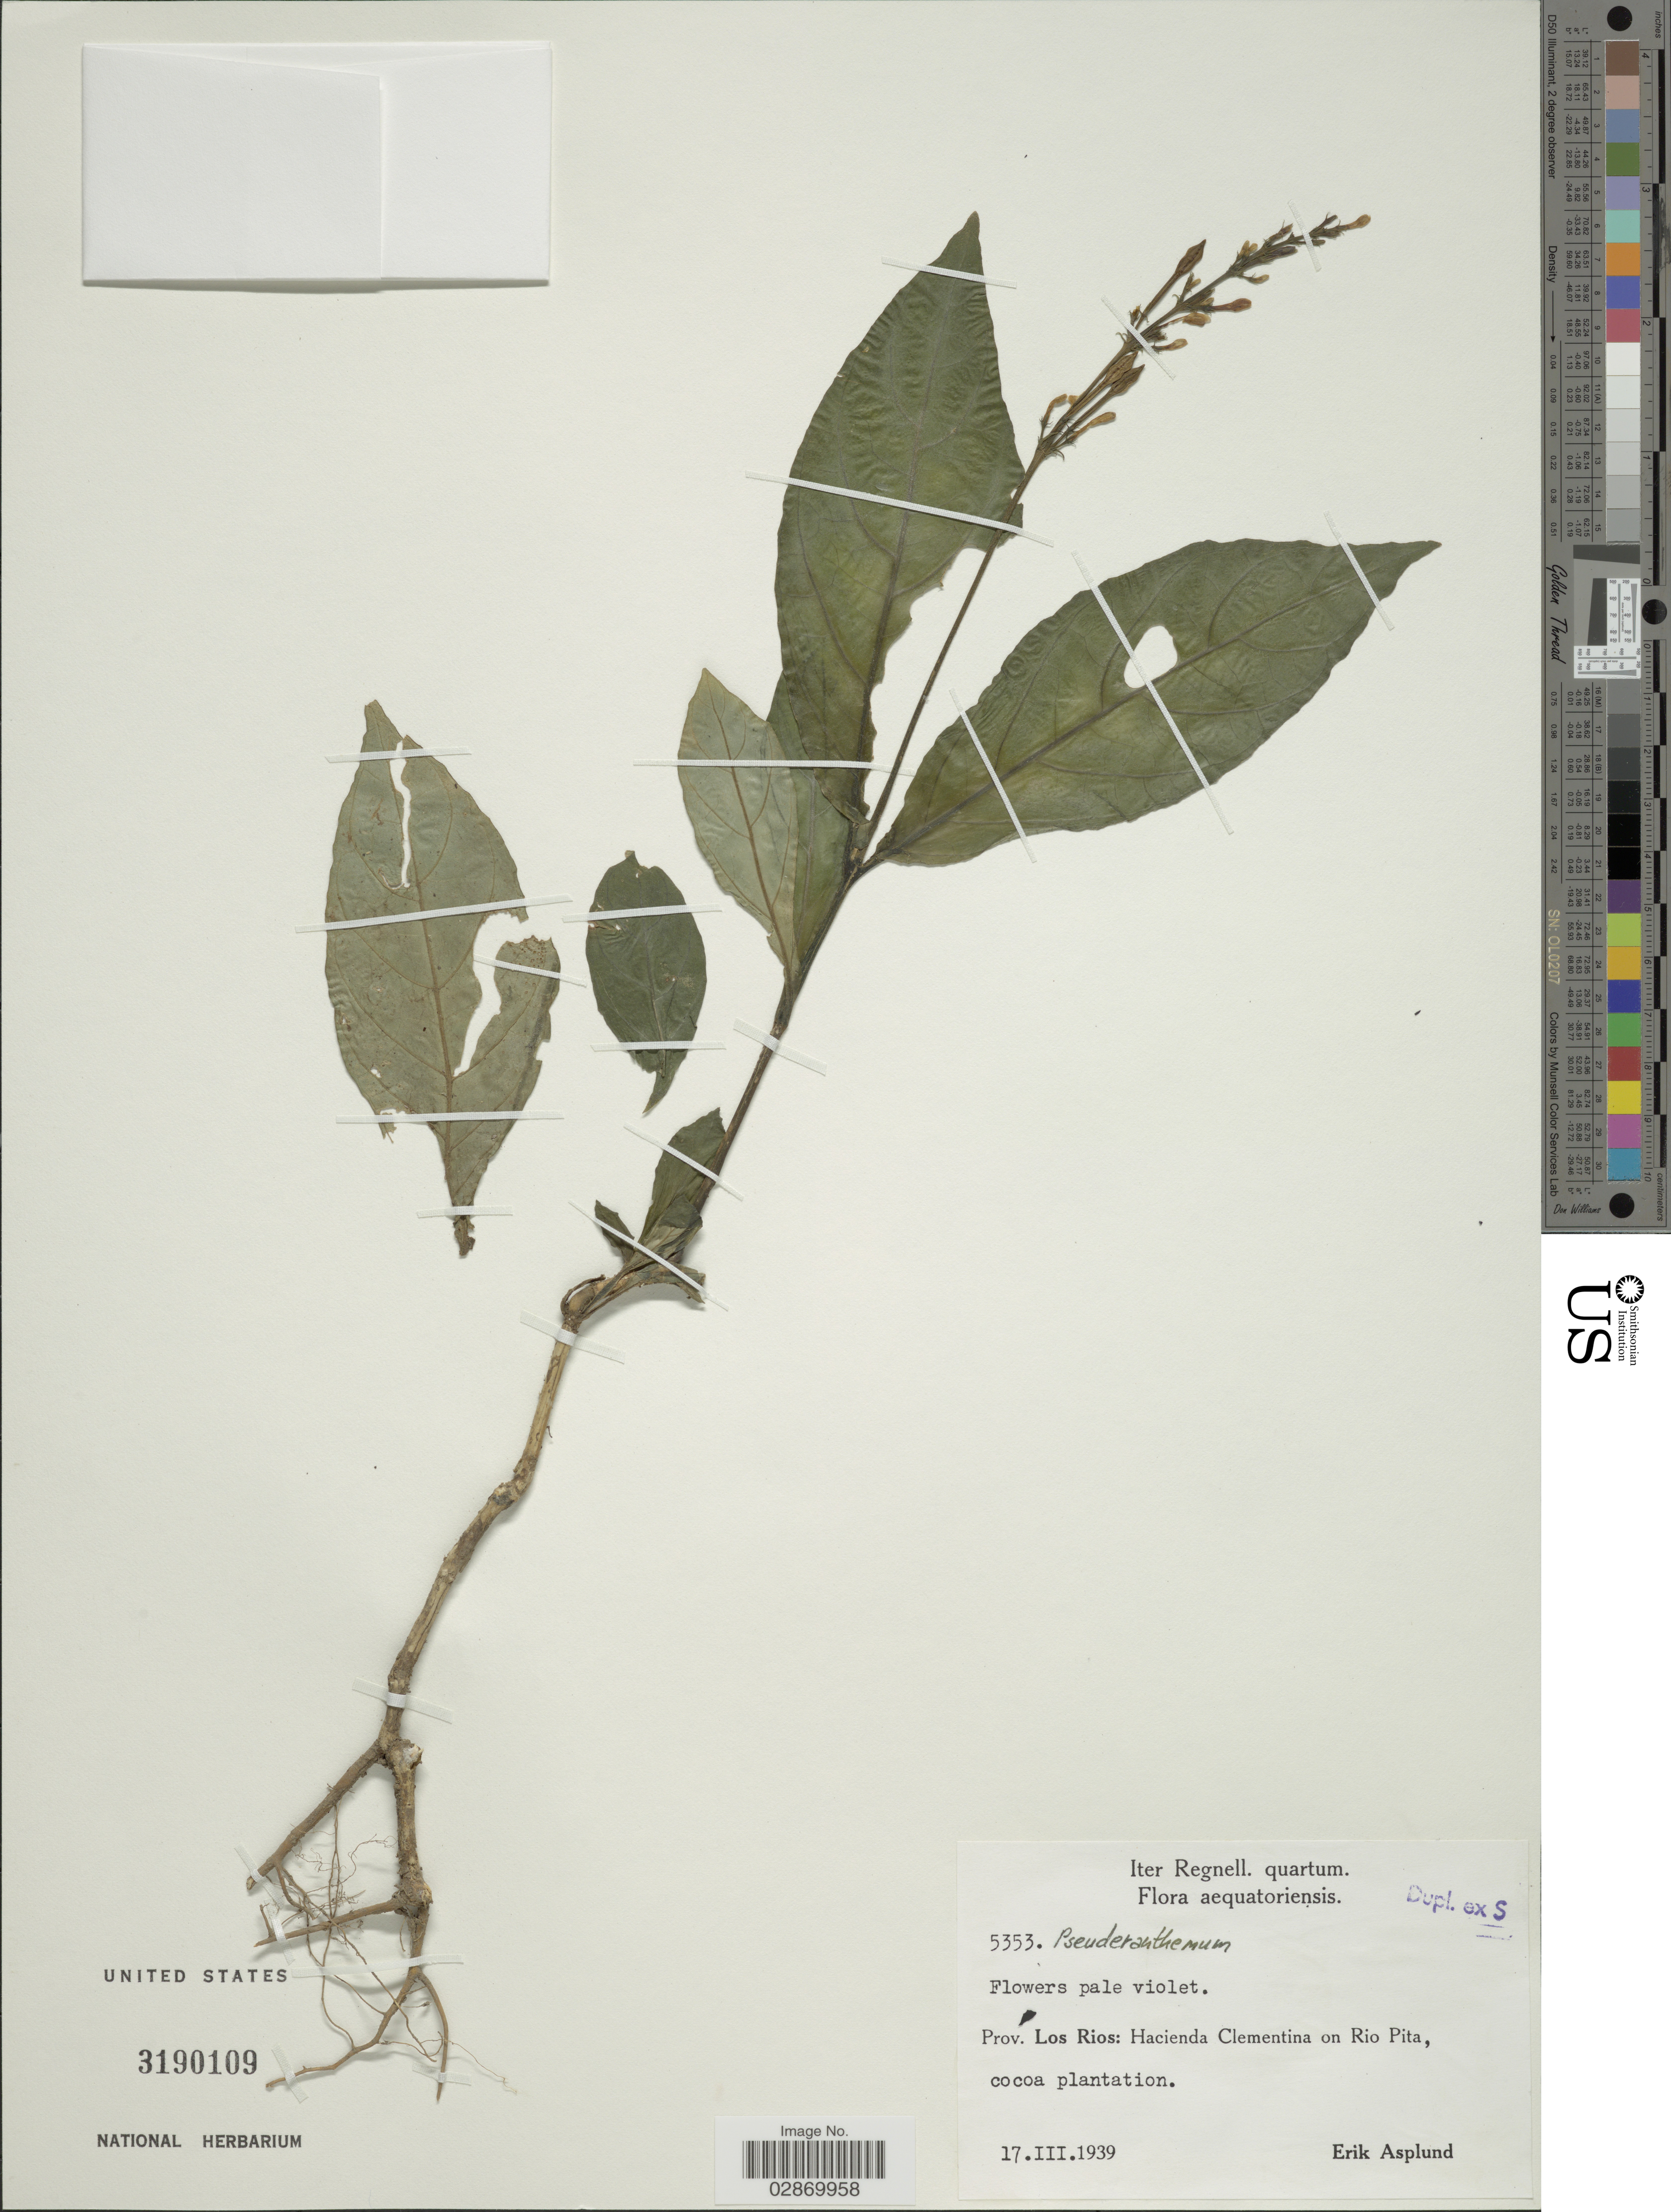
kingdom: Plantae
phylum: Tracheophyta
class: Magnoliopsida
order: Lamiales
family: Acanthaceae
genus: Pseuderanthemum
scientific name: Pseuderanthemum leptorhachis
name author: Lindau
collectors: E. Asplund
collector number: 5353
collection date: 1939-03-17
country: Ecuador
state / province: Los Ríos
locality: Hacienda Clementia on Rio Pita, cocoa plantation.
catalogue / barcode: US 3190109